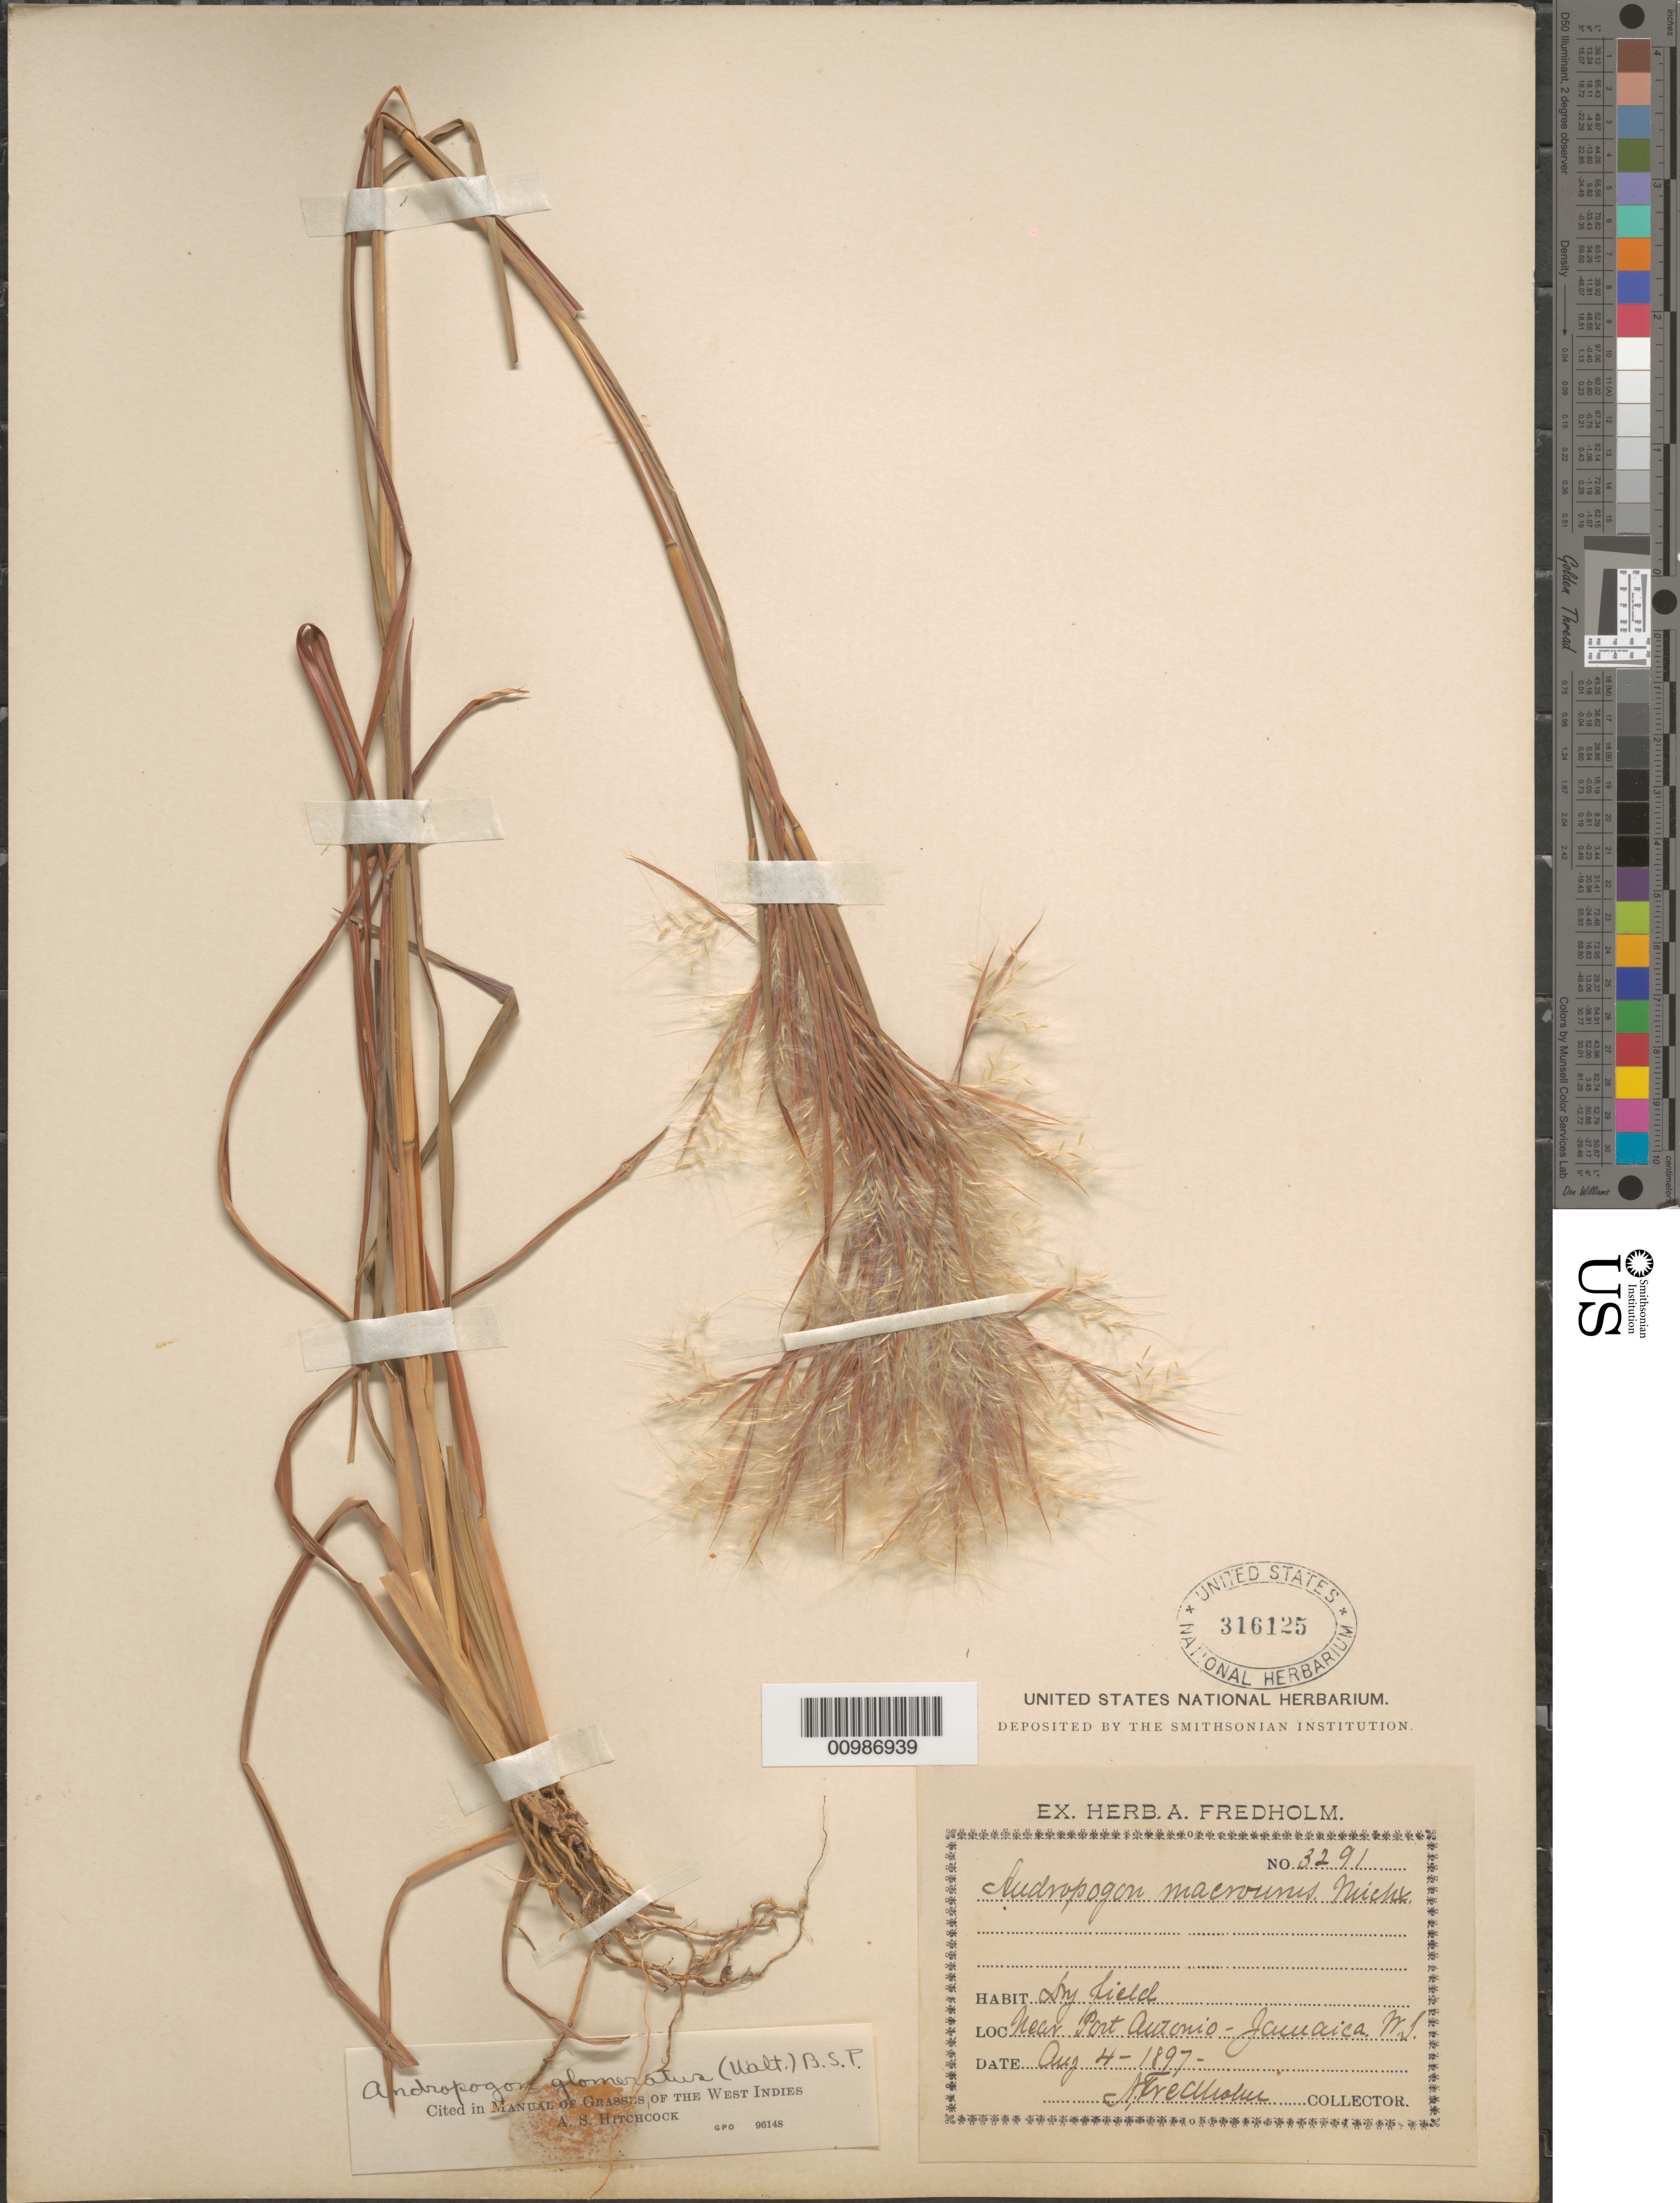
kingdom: Plantae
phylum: Tracheophyta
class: Liliopsida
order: Poales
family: Poaceae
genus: Andropogon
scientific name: Andropogon glomeratus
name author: (Walter) Britton, Stearns & Poggenb.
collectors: A. Fredholm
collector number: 3291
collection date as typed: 04 Aug 1897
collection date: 1897-08-04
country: Jamaica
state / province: Portland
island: Jamaica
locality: near Port Antonio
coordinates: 0 N, 0 E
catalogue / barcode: US 316125